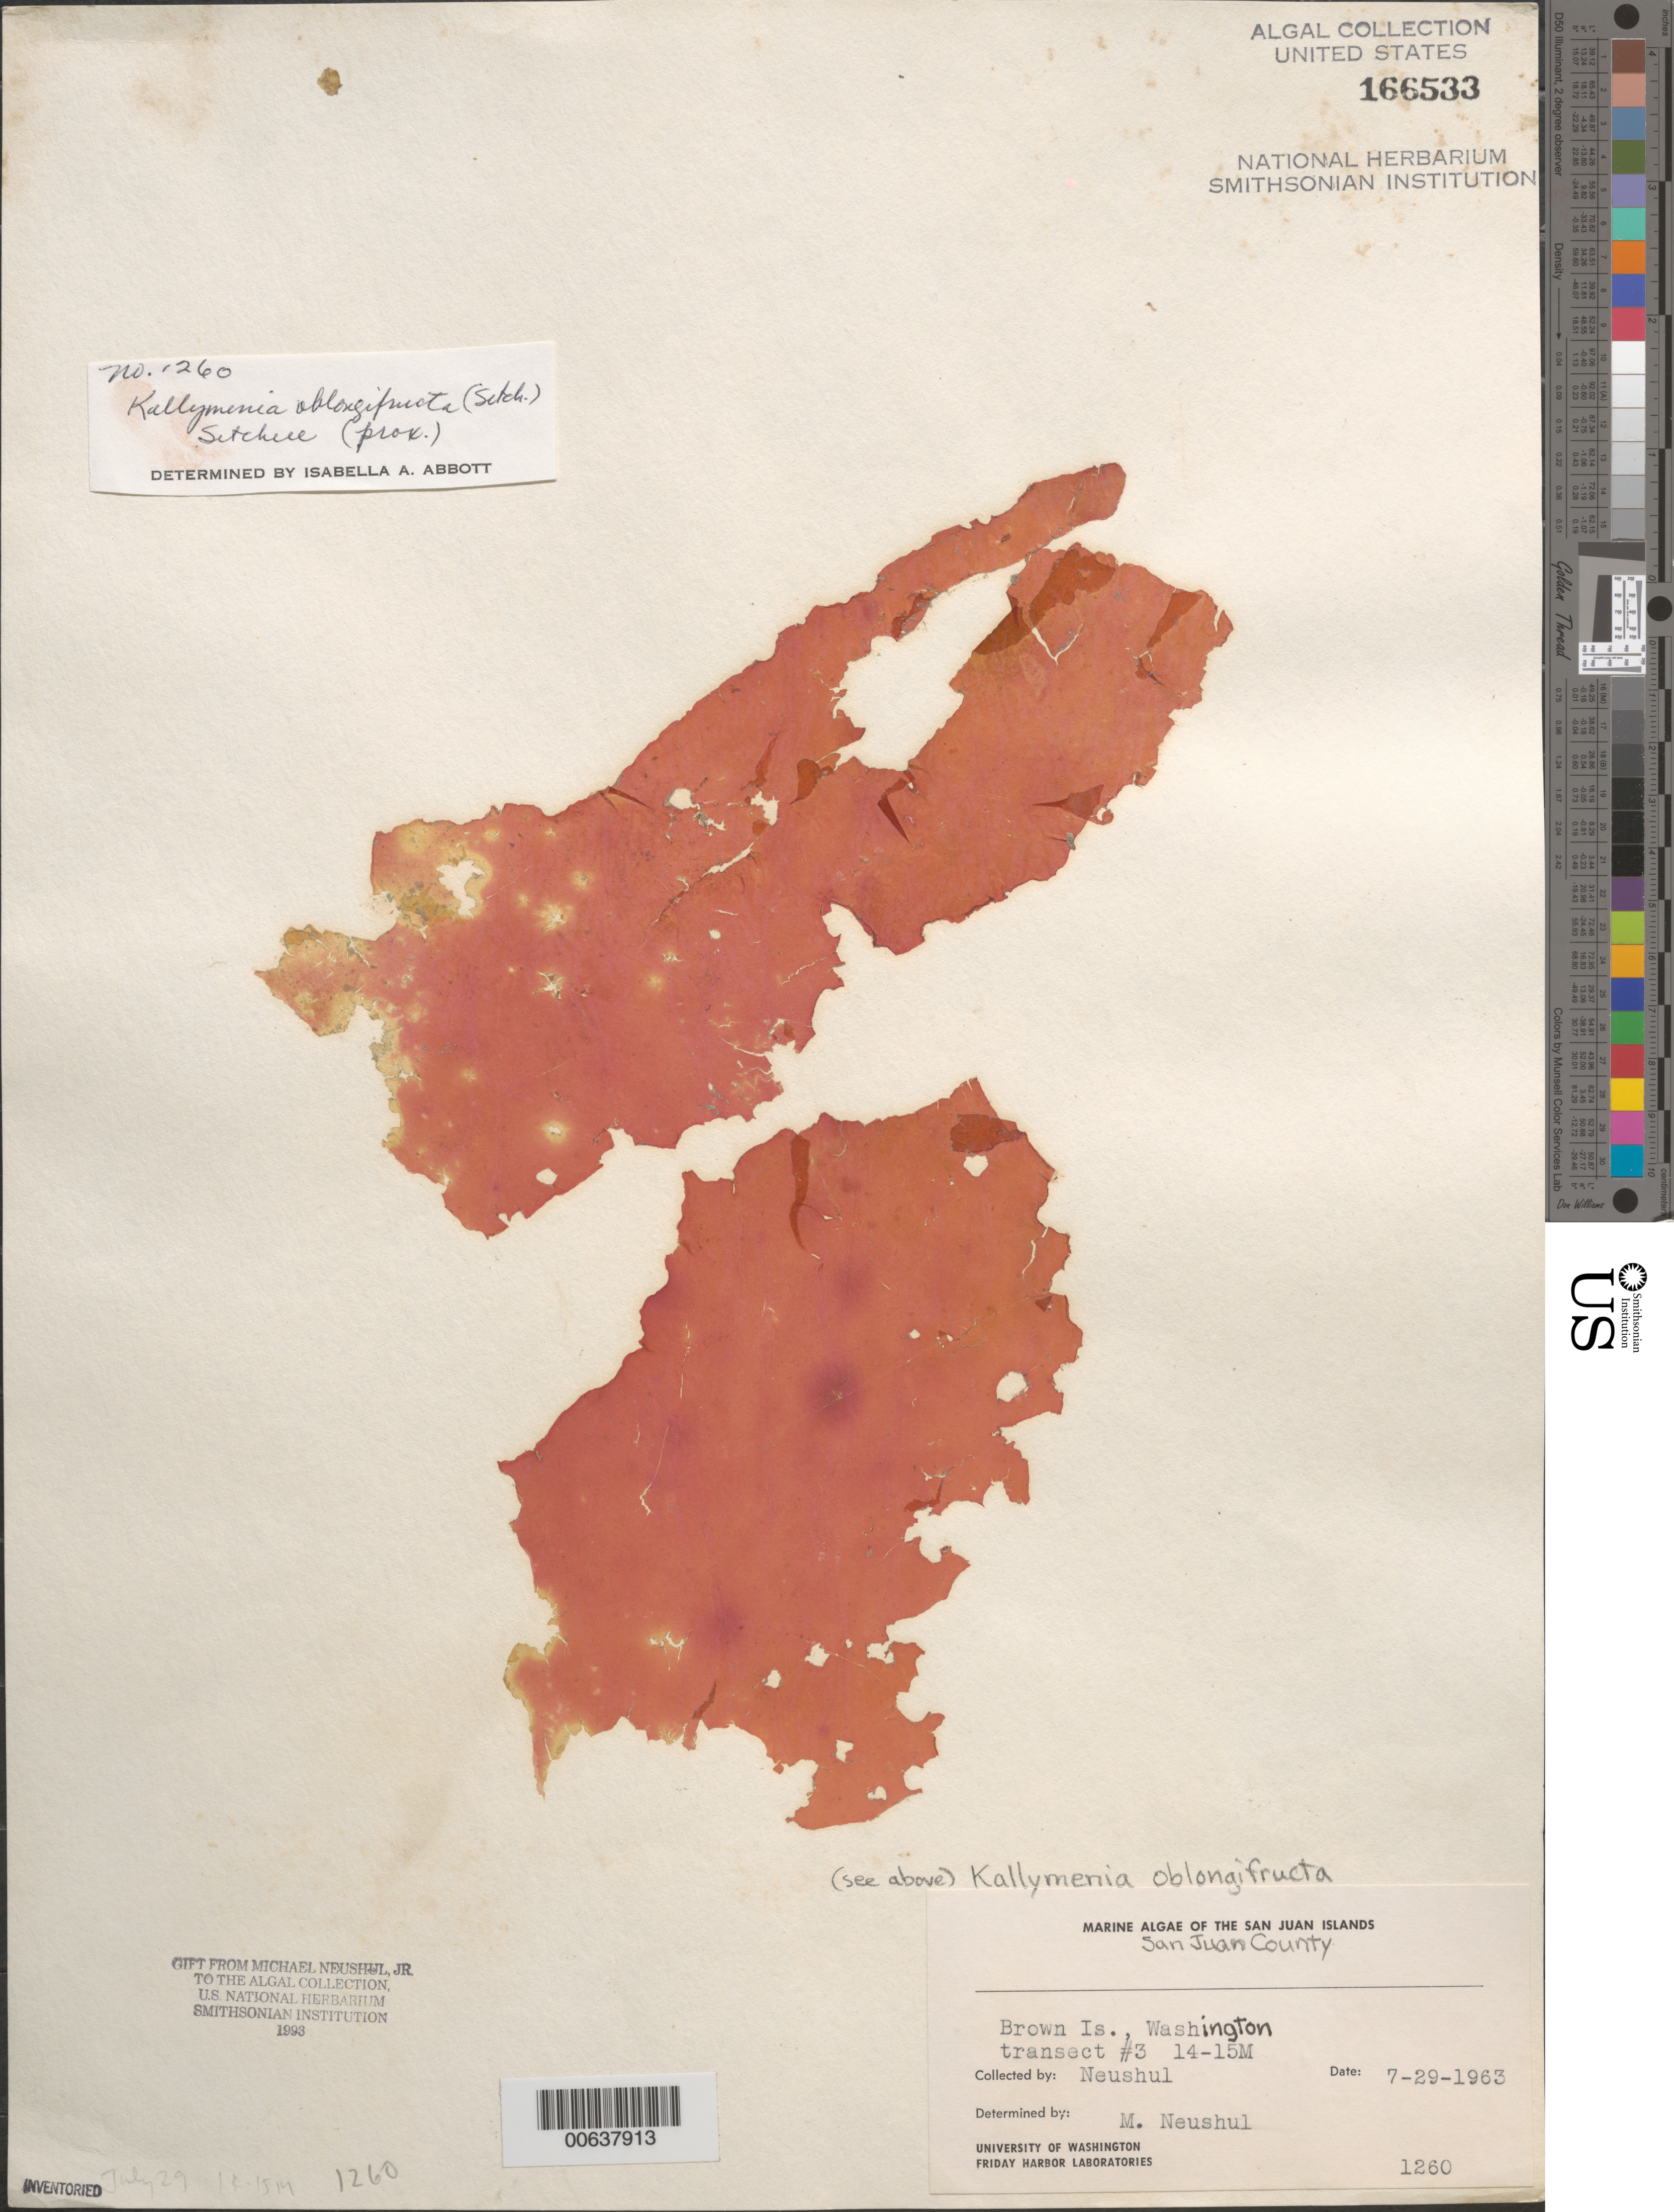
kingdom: Plantae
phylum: Rhodophyta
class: Florideophyceae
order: Gigartinales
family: Kallymeniaceae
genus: Erythrophyllum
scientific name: Erythrophyllum oblongifructum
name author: (Setchell) G.W. Saunders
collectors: M. Neushul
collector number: Neushul 1260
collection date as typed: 29 Jul 1963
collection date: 1963-07-29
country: United States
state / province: Washington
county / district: San Juan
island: Brown Island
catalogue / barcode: US 166533